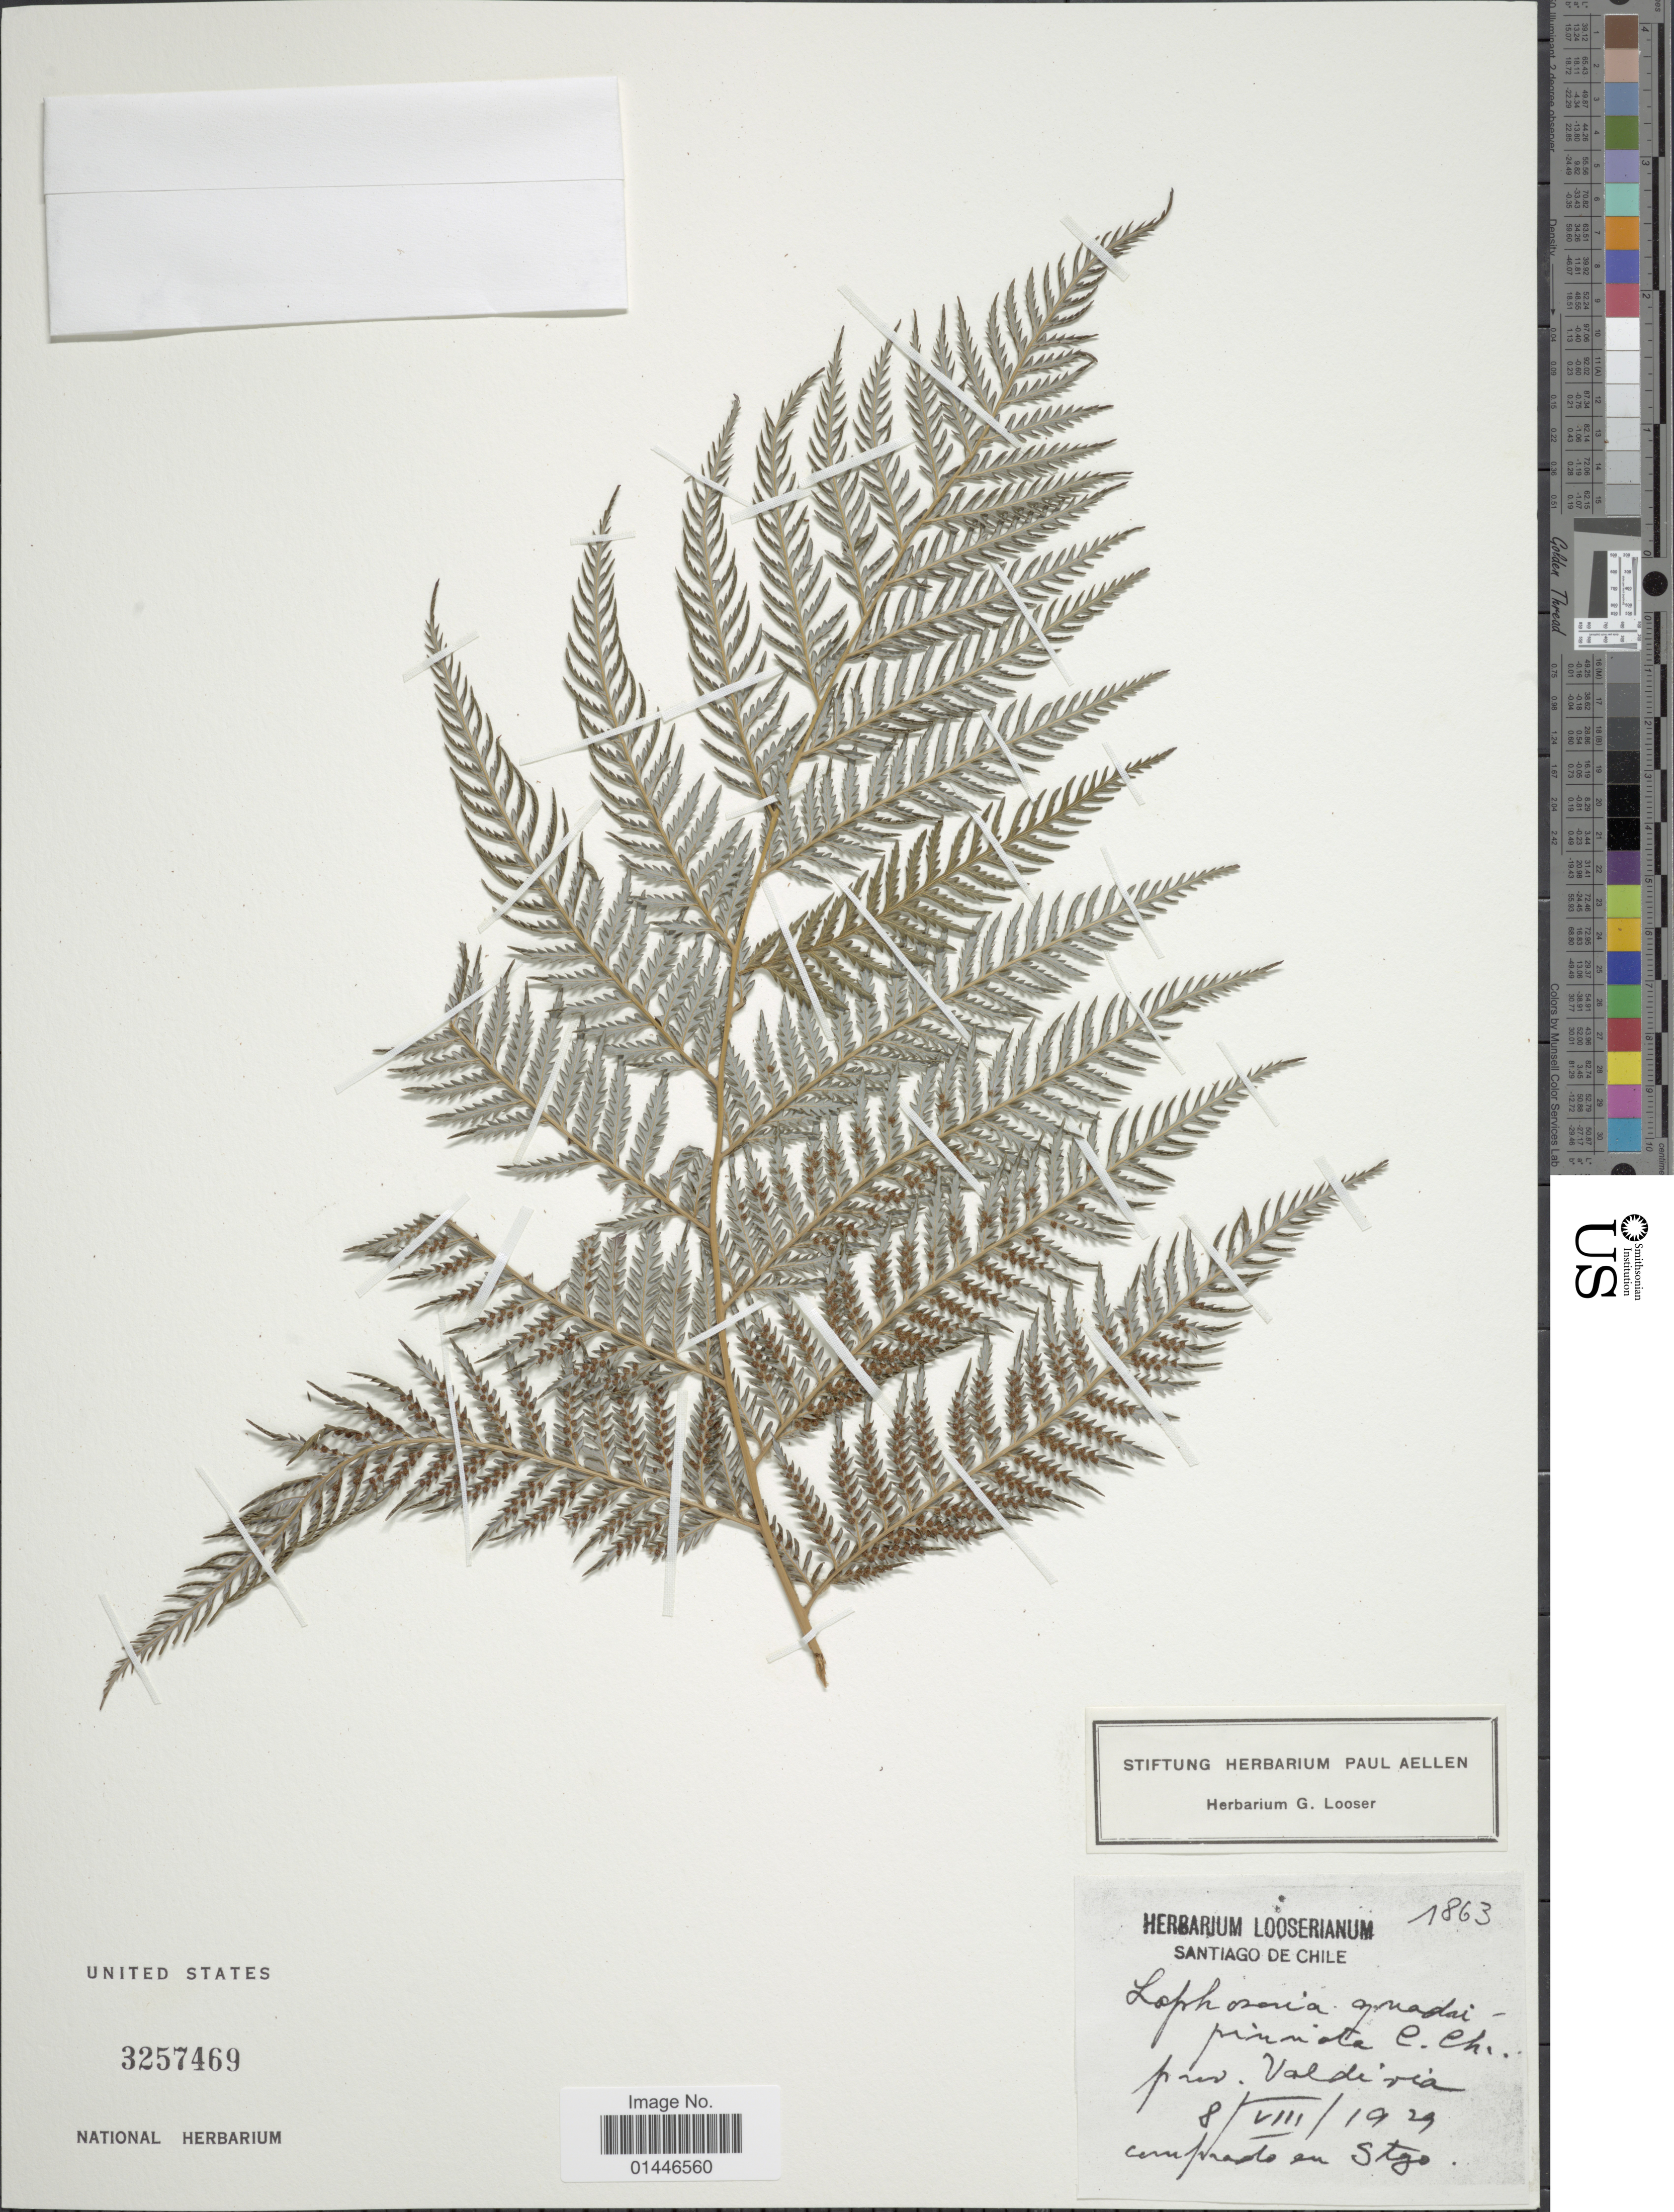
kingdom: Plantae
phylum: Tracheophyta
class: Polypodiopsida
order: Cyatheales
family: Dicksoniaceae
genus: Lophosoria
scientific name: Lophosoria quadripinnata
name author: (J.F. Gmel.) C. Chr.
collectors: ex herb. Looserianum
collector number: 1863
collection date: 1929-08-08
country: Chile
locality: Santiago de Chile. Prov. Valdivia, comprado en Stgo.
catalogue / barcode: US 3257469